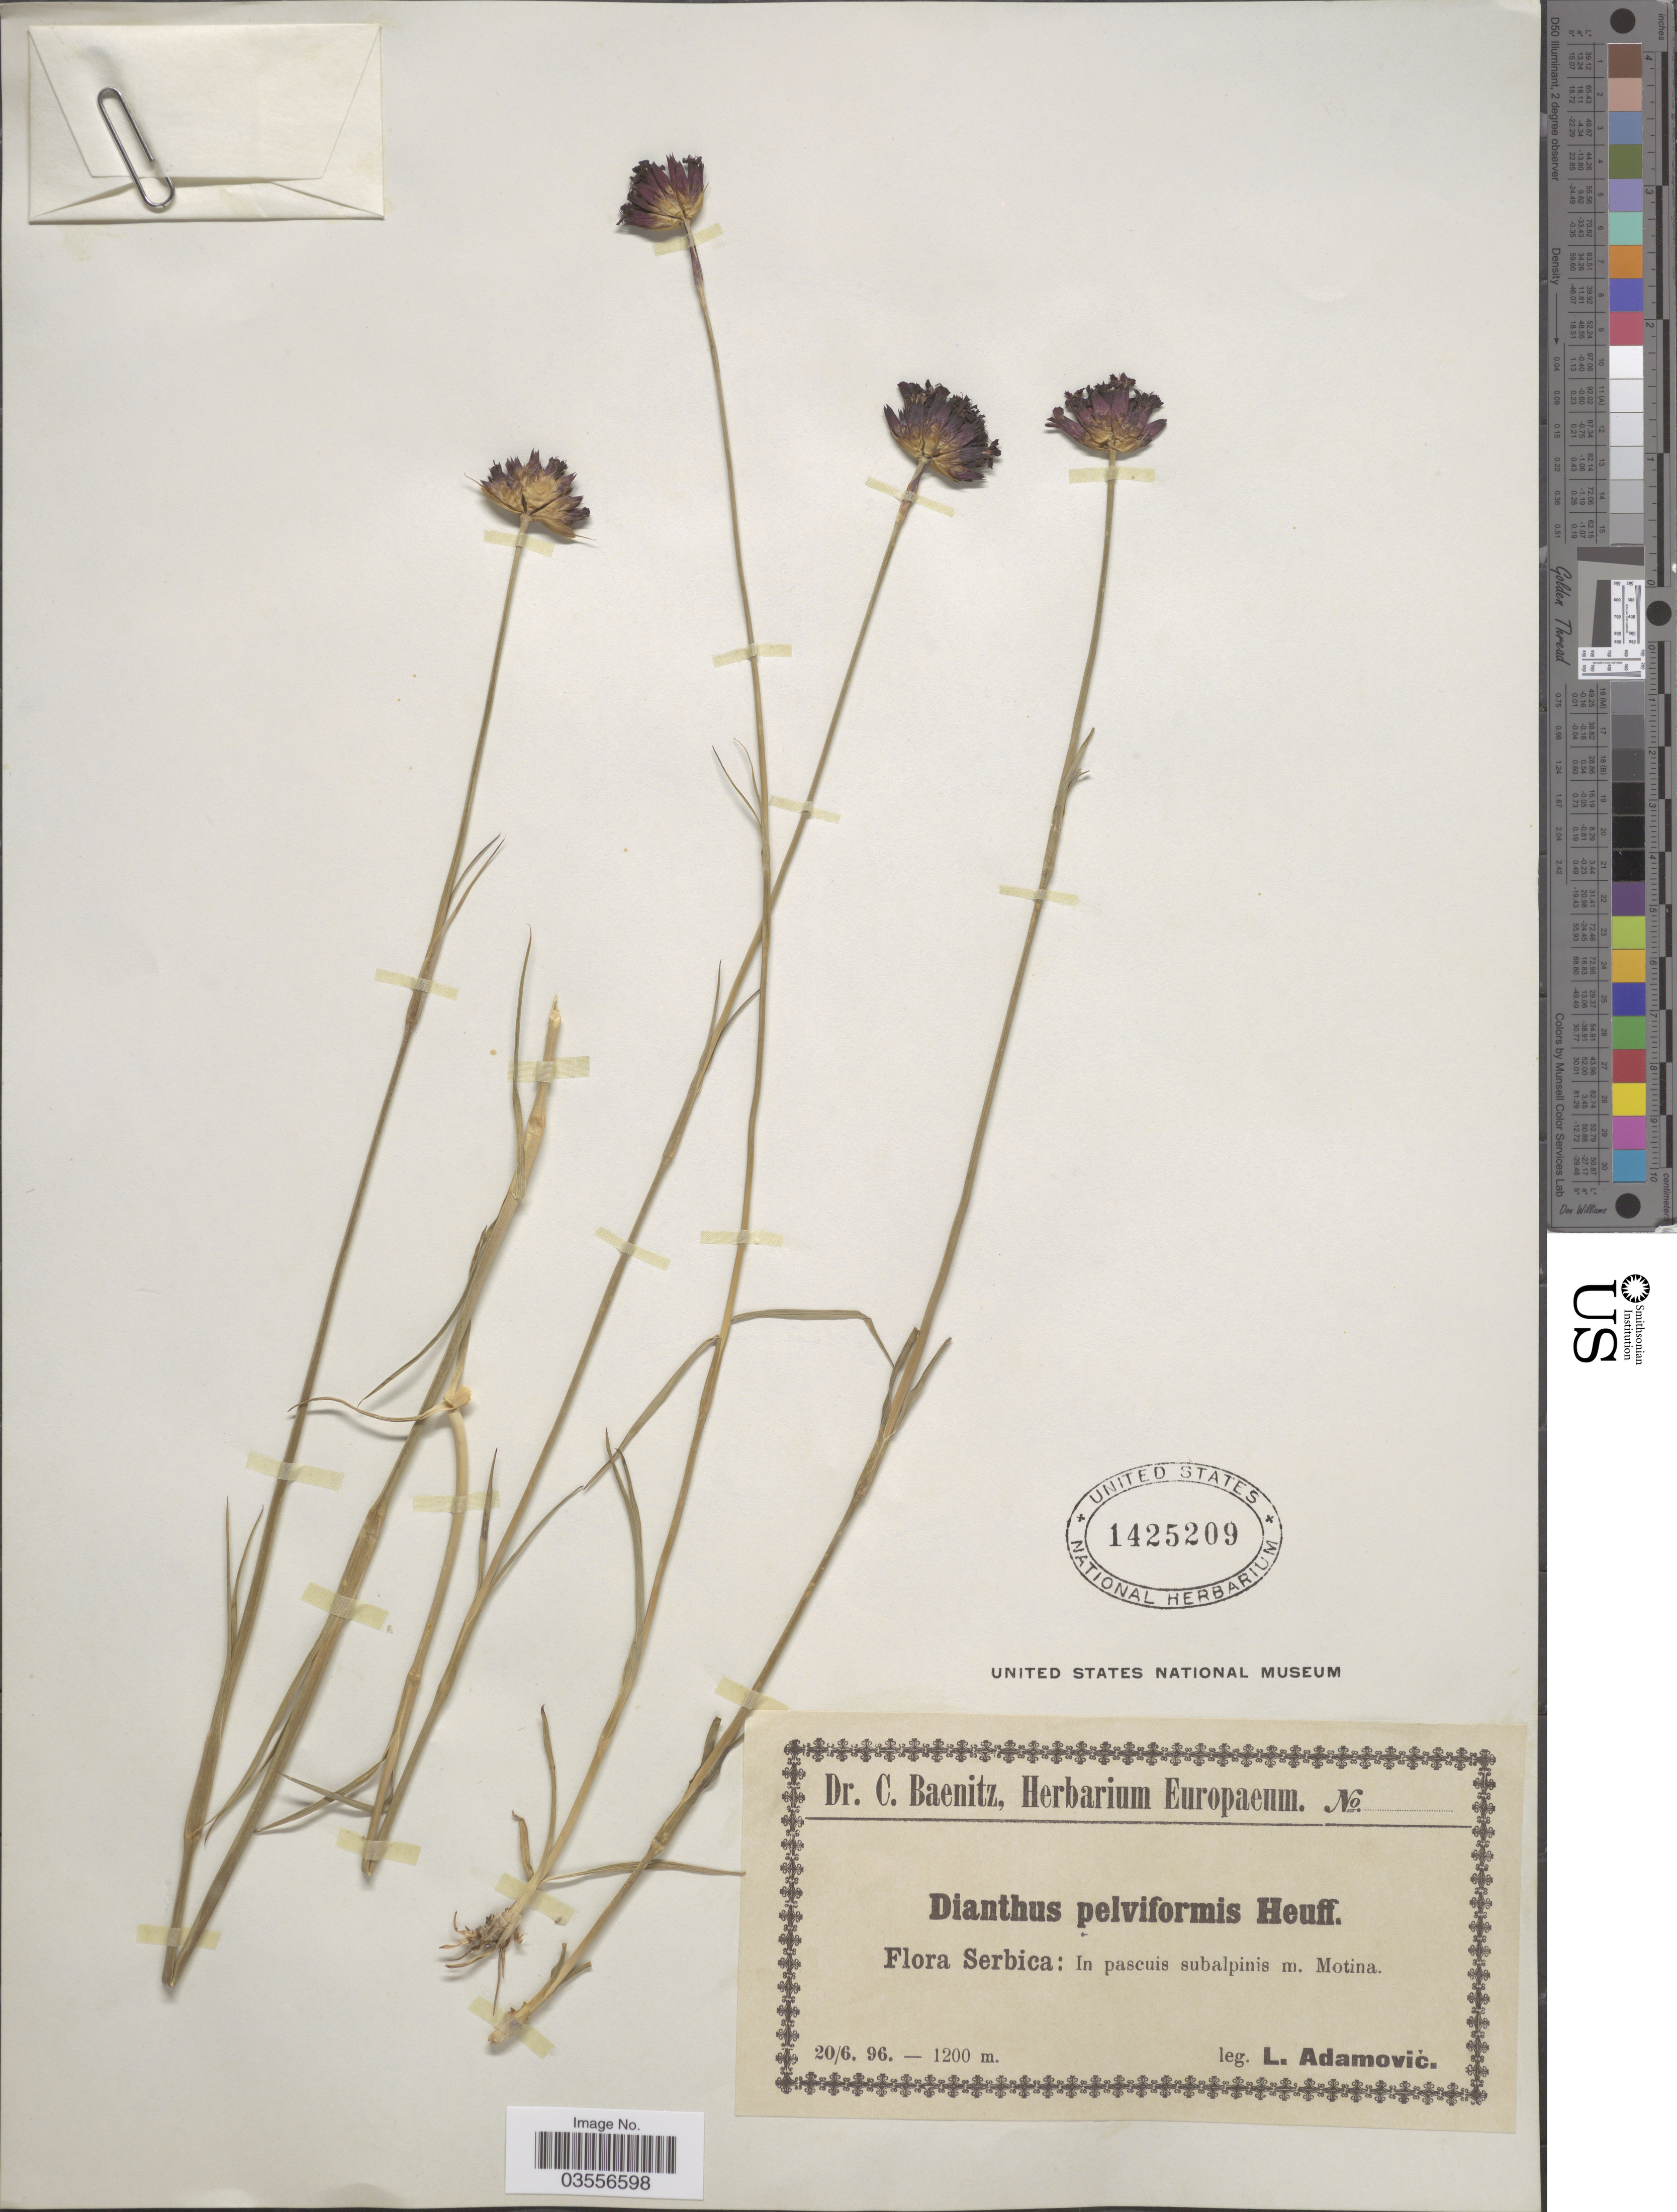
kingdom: Plantae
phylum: Tracheophyta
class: Magnoliopsida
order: Caryophyllales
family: Caryophyllaceae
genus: Dianthus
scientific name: Dianthus pelviformis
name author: Heuff.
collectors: L. Adamović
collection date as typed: Transcribed d/m/y: 20/6/96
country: Serbia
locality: Serbica: In pascuis subalpinis m. Motina.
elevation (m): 1200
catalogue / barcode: US 1425209